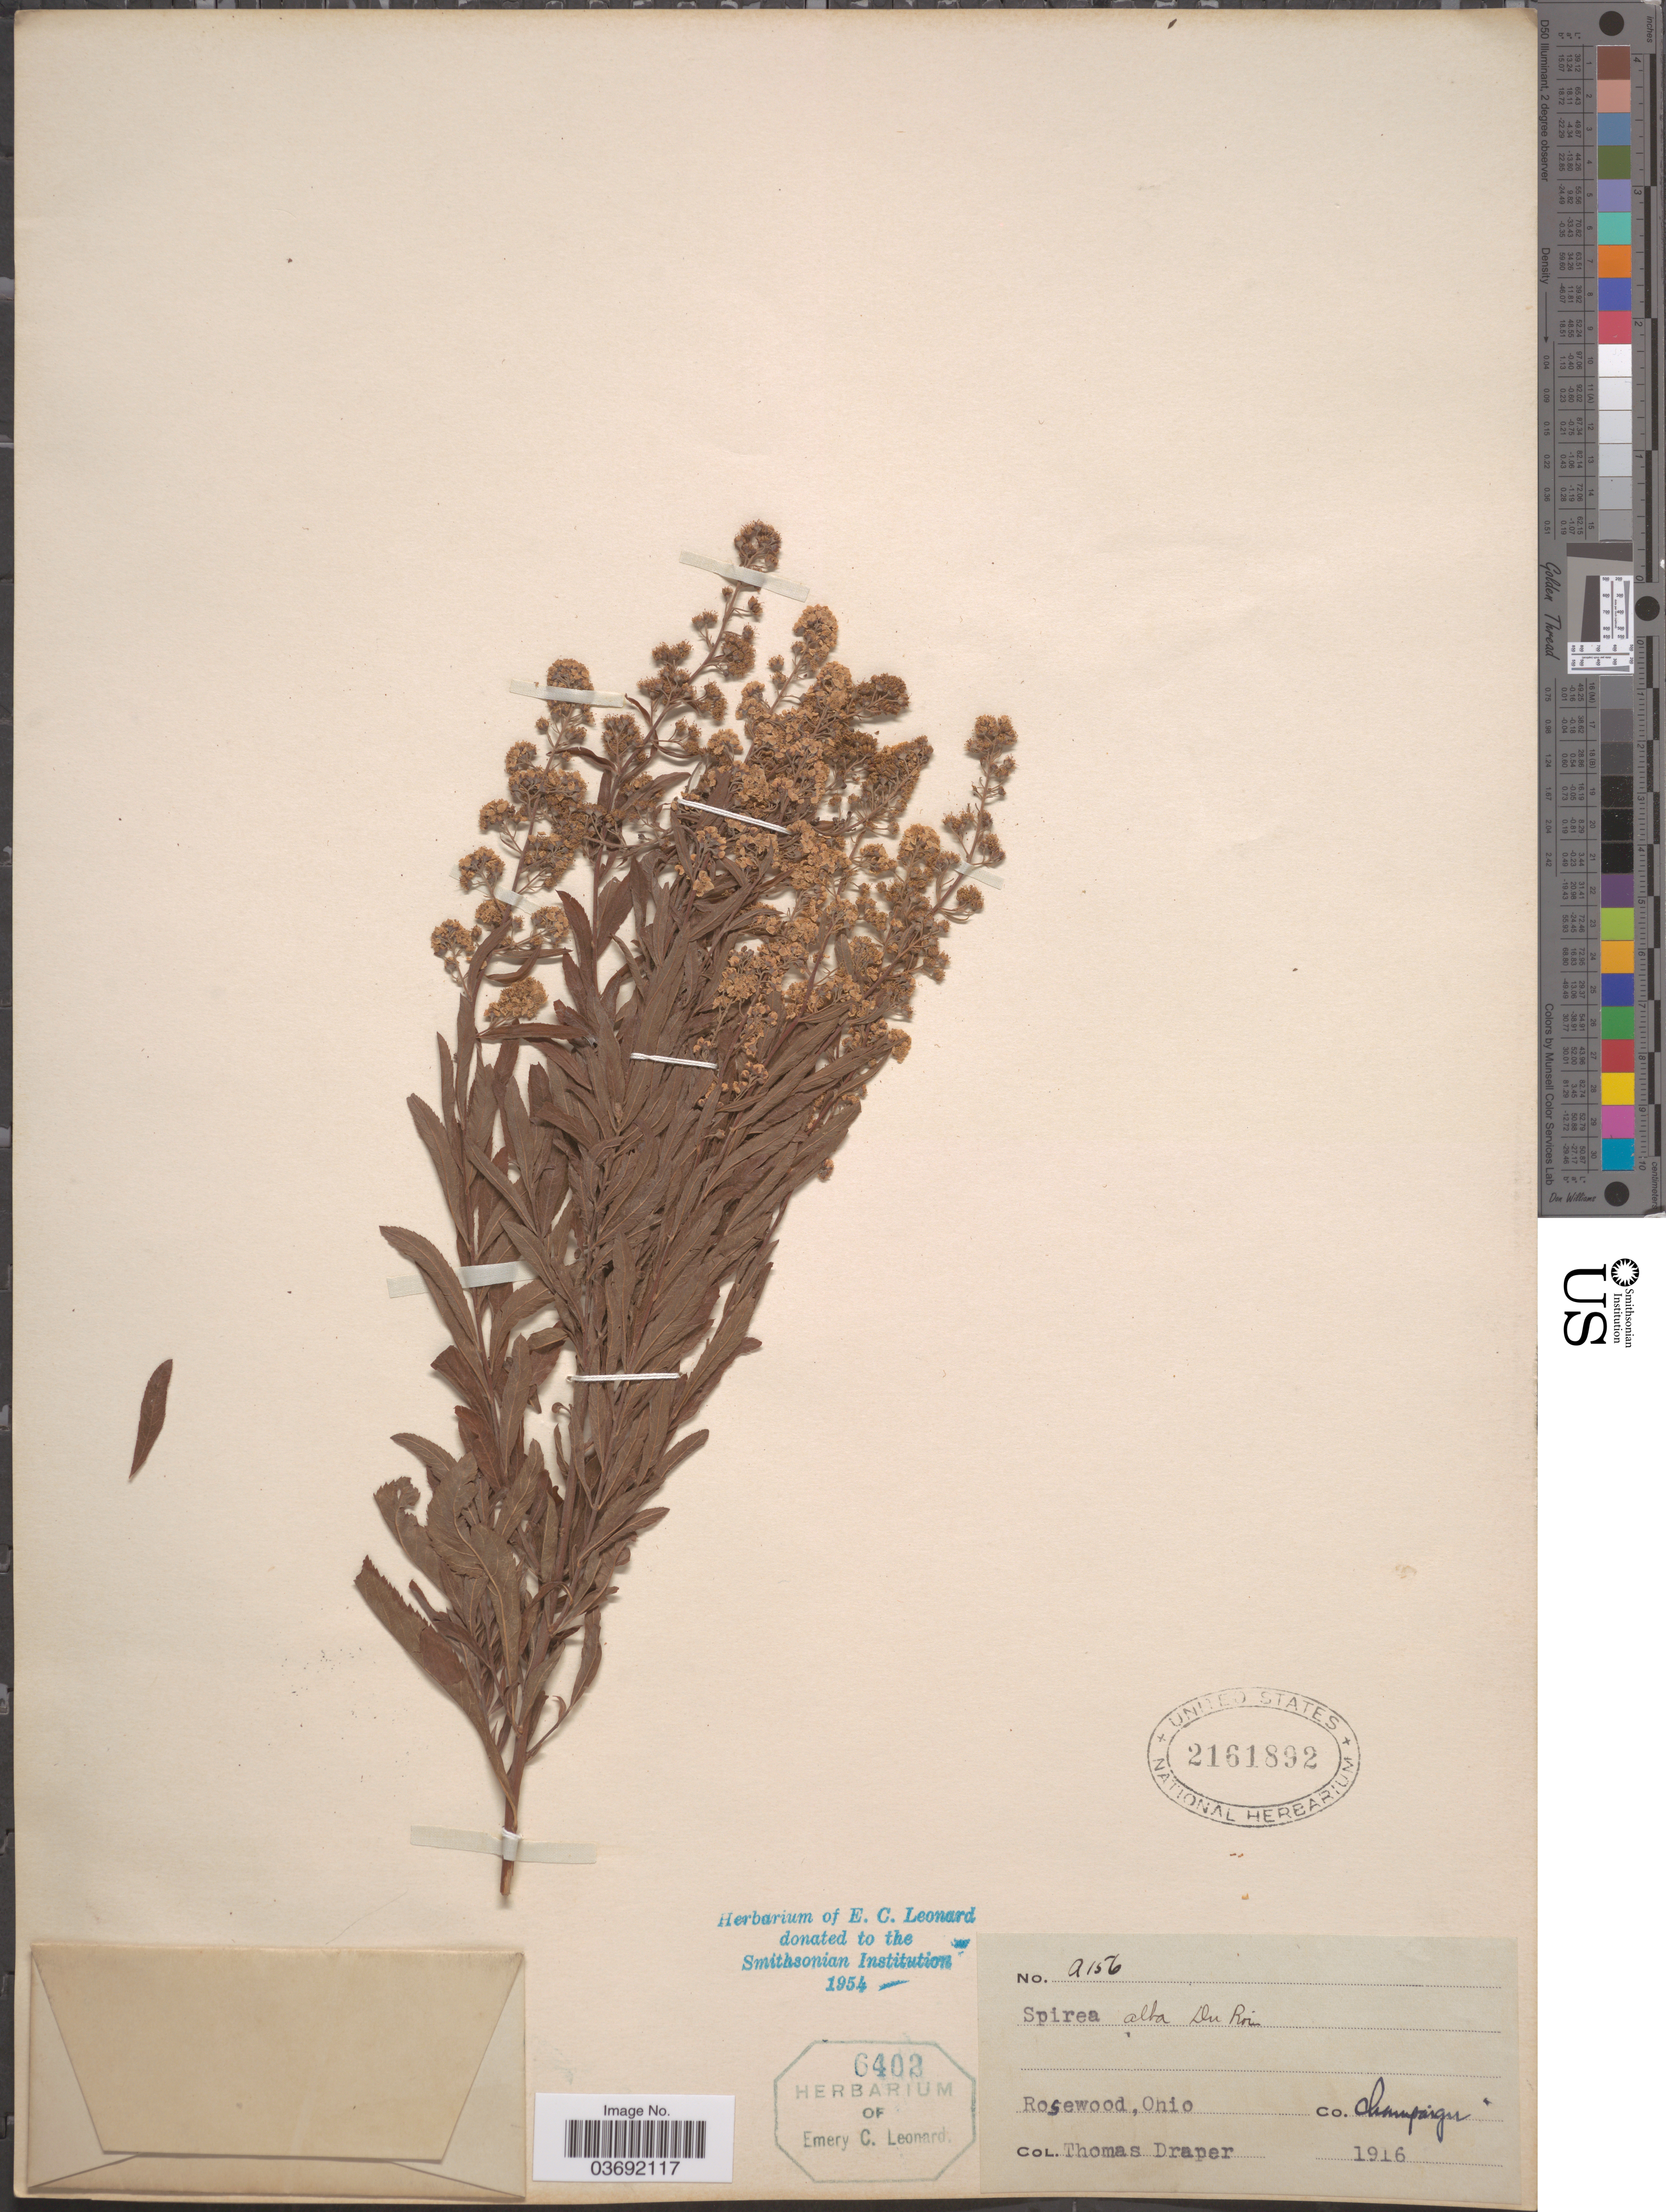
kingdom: Plantae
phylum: Tracheophyta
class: Magnoliopsida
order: Rosales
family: Rosaceae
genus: Spiraea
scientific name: Spiraea alba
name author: Du Roi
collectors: T. Draper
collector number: a156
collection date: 1916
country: United States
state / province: Ohio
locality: Rosewood, Ohio Co. Champaign.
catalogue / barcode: US 2161892